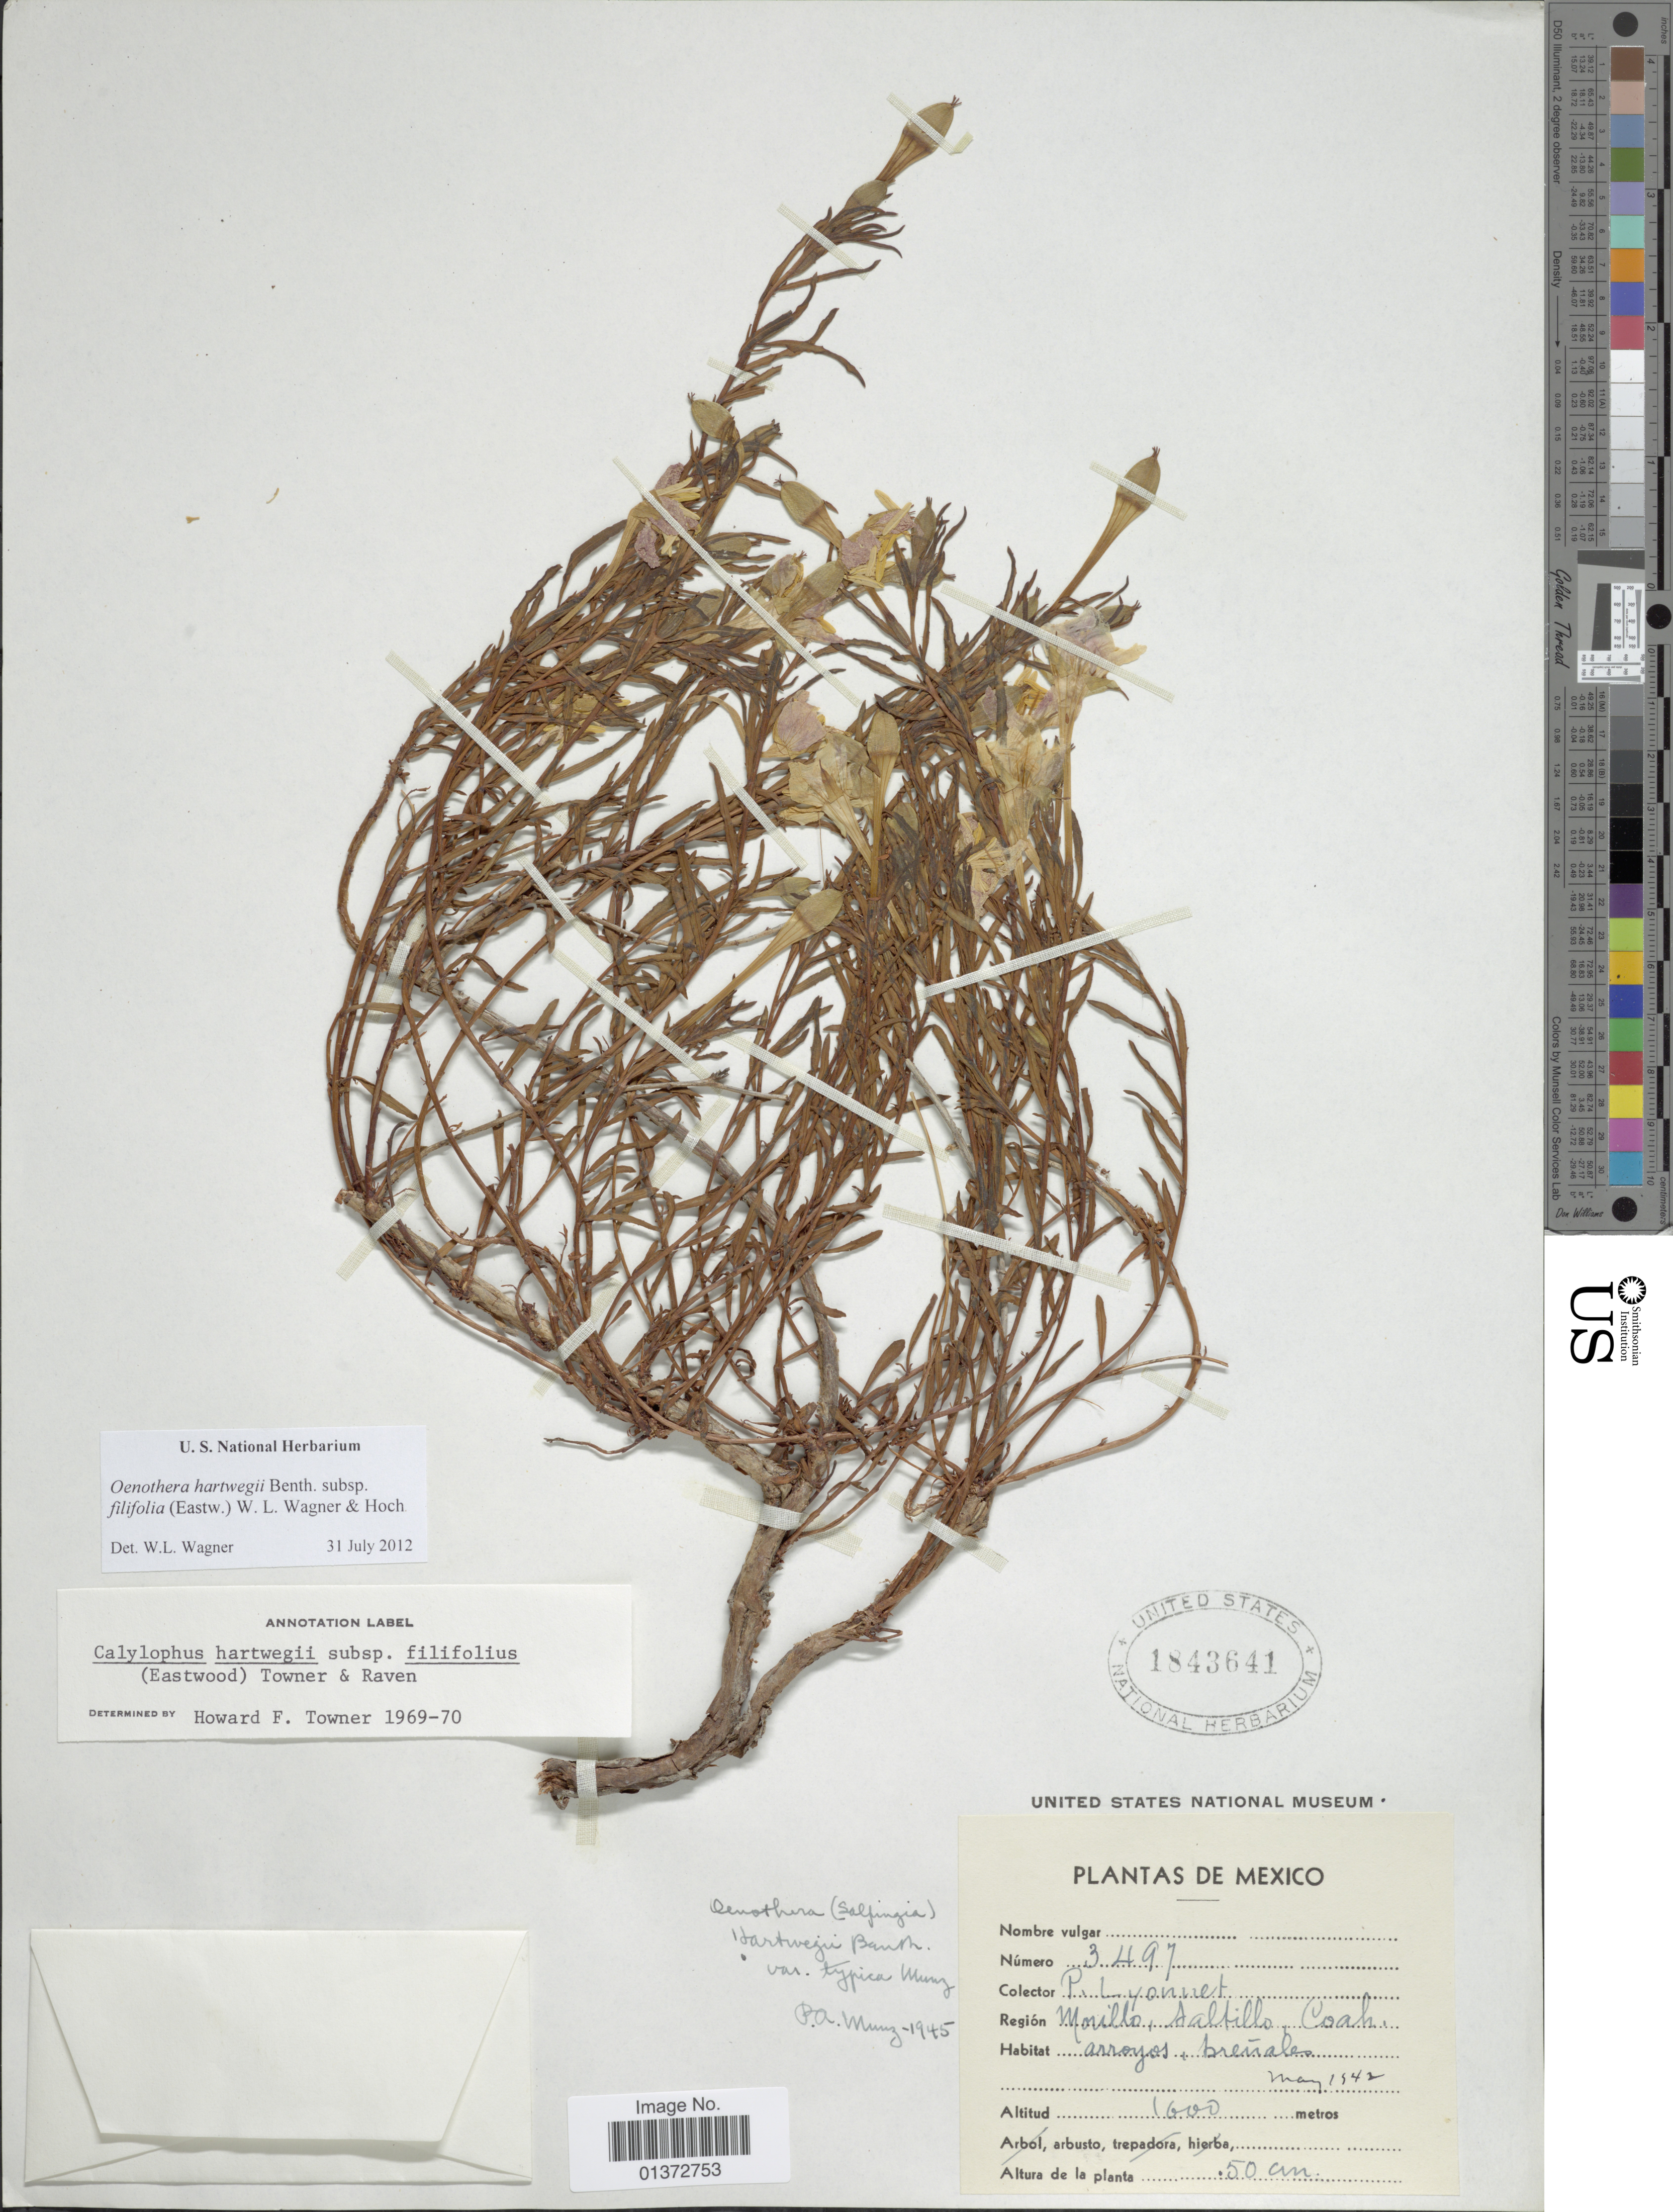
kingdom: Plantae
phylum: Tracheophyta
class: Magnoliopsida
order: Myrtales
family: Onagraceae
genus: Oenothera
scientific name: Oenothera hartwegii subsp. filifolia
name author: (Eastw.) W.L. Wagner & Hoch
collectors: P. Lyonnet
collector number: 3497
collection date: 1942-05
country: Mexico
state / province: Coahuila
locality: Morillo, Saltillo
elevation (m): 1600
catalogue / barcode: US 1843641